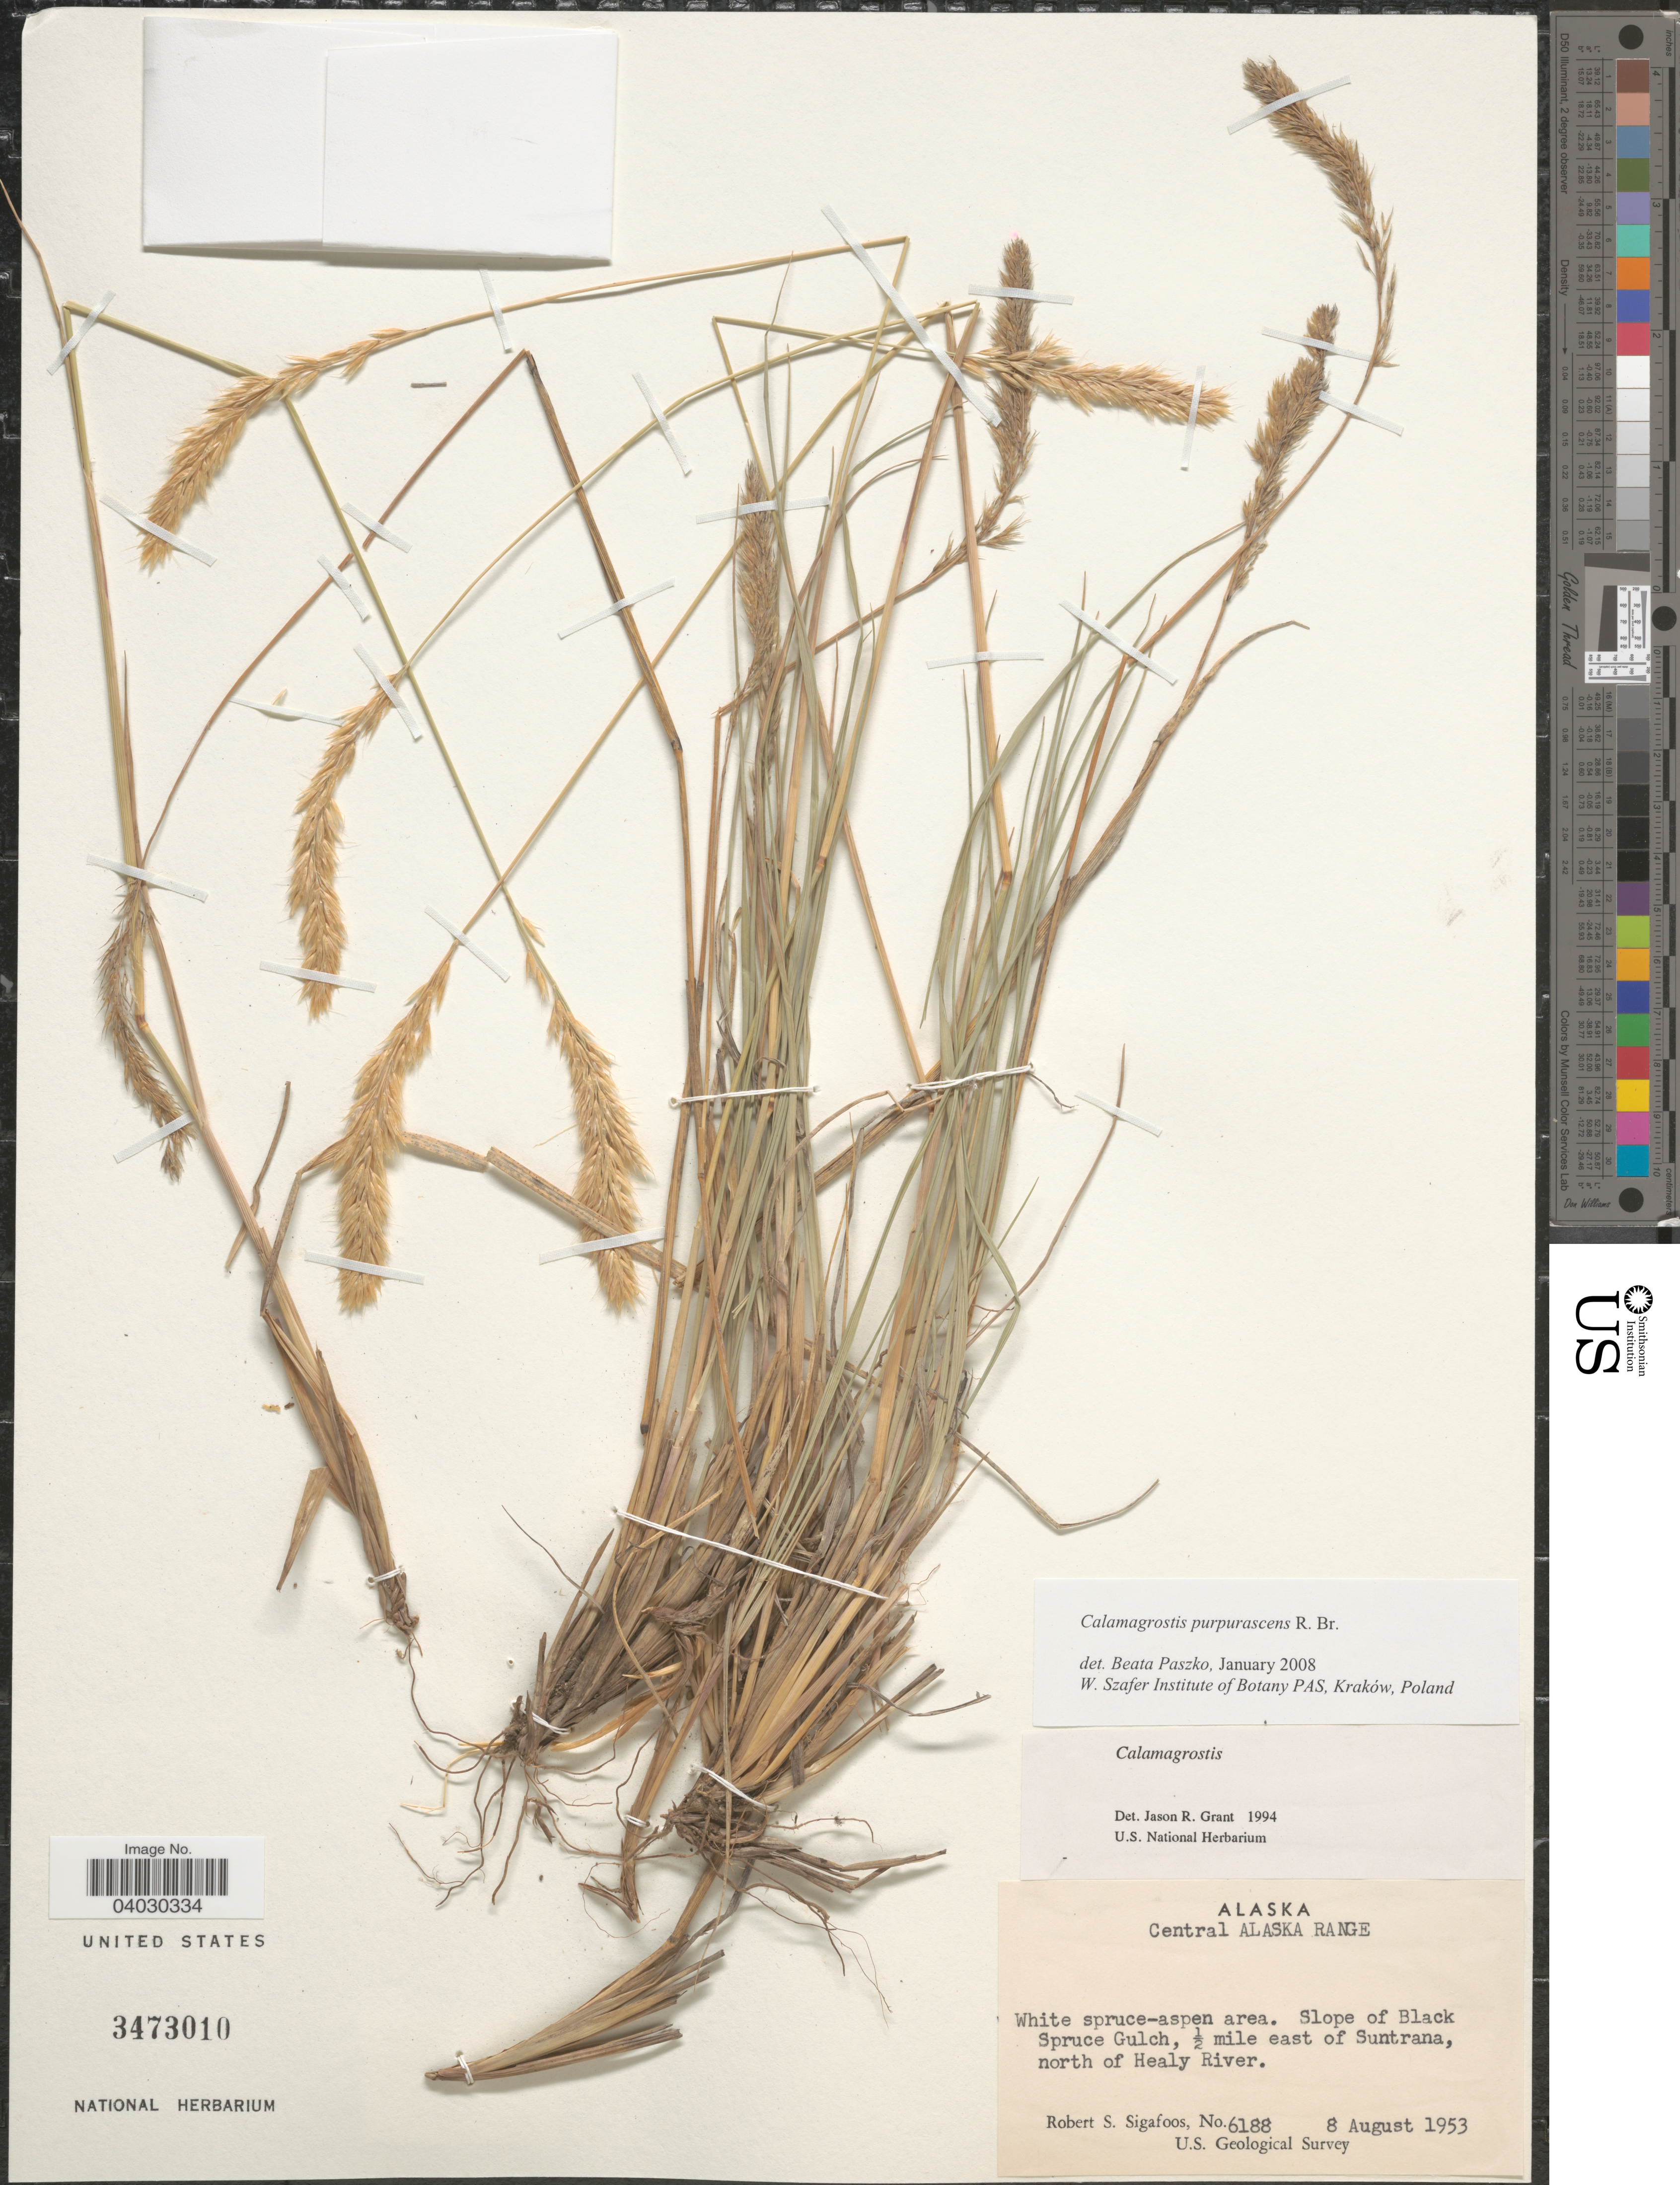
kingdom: Plantae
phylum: Tracheophyta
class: Liliopsida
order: Poales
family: Poaceae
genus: Calamagrostis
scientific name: Calamagrostis purpurascens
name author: R. Br.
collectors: R. Sigafoos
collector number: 6188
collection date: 1953-08-08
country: United States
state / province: Alaska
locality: Central Alaska Range. Slope of Black Spruce Gulch, ½ mile east of Suntrana, north of Healy River.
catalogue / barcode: US 3473010